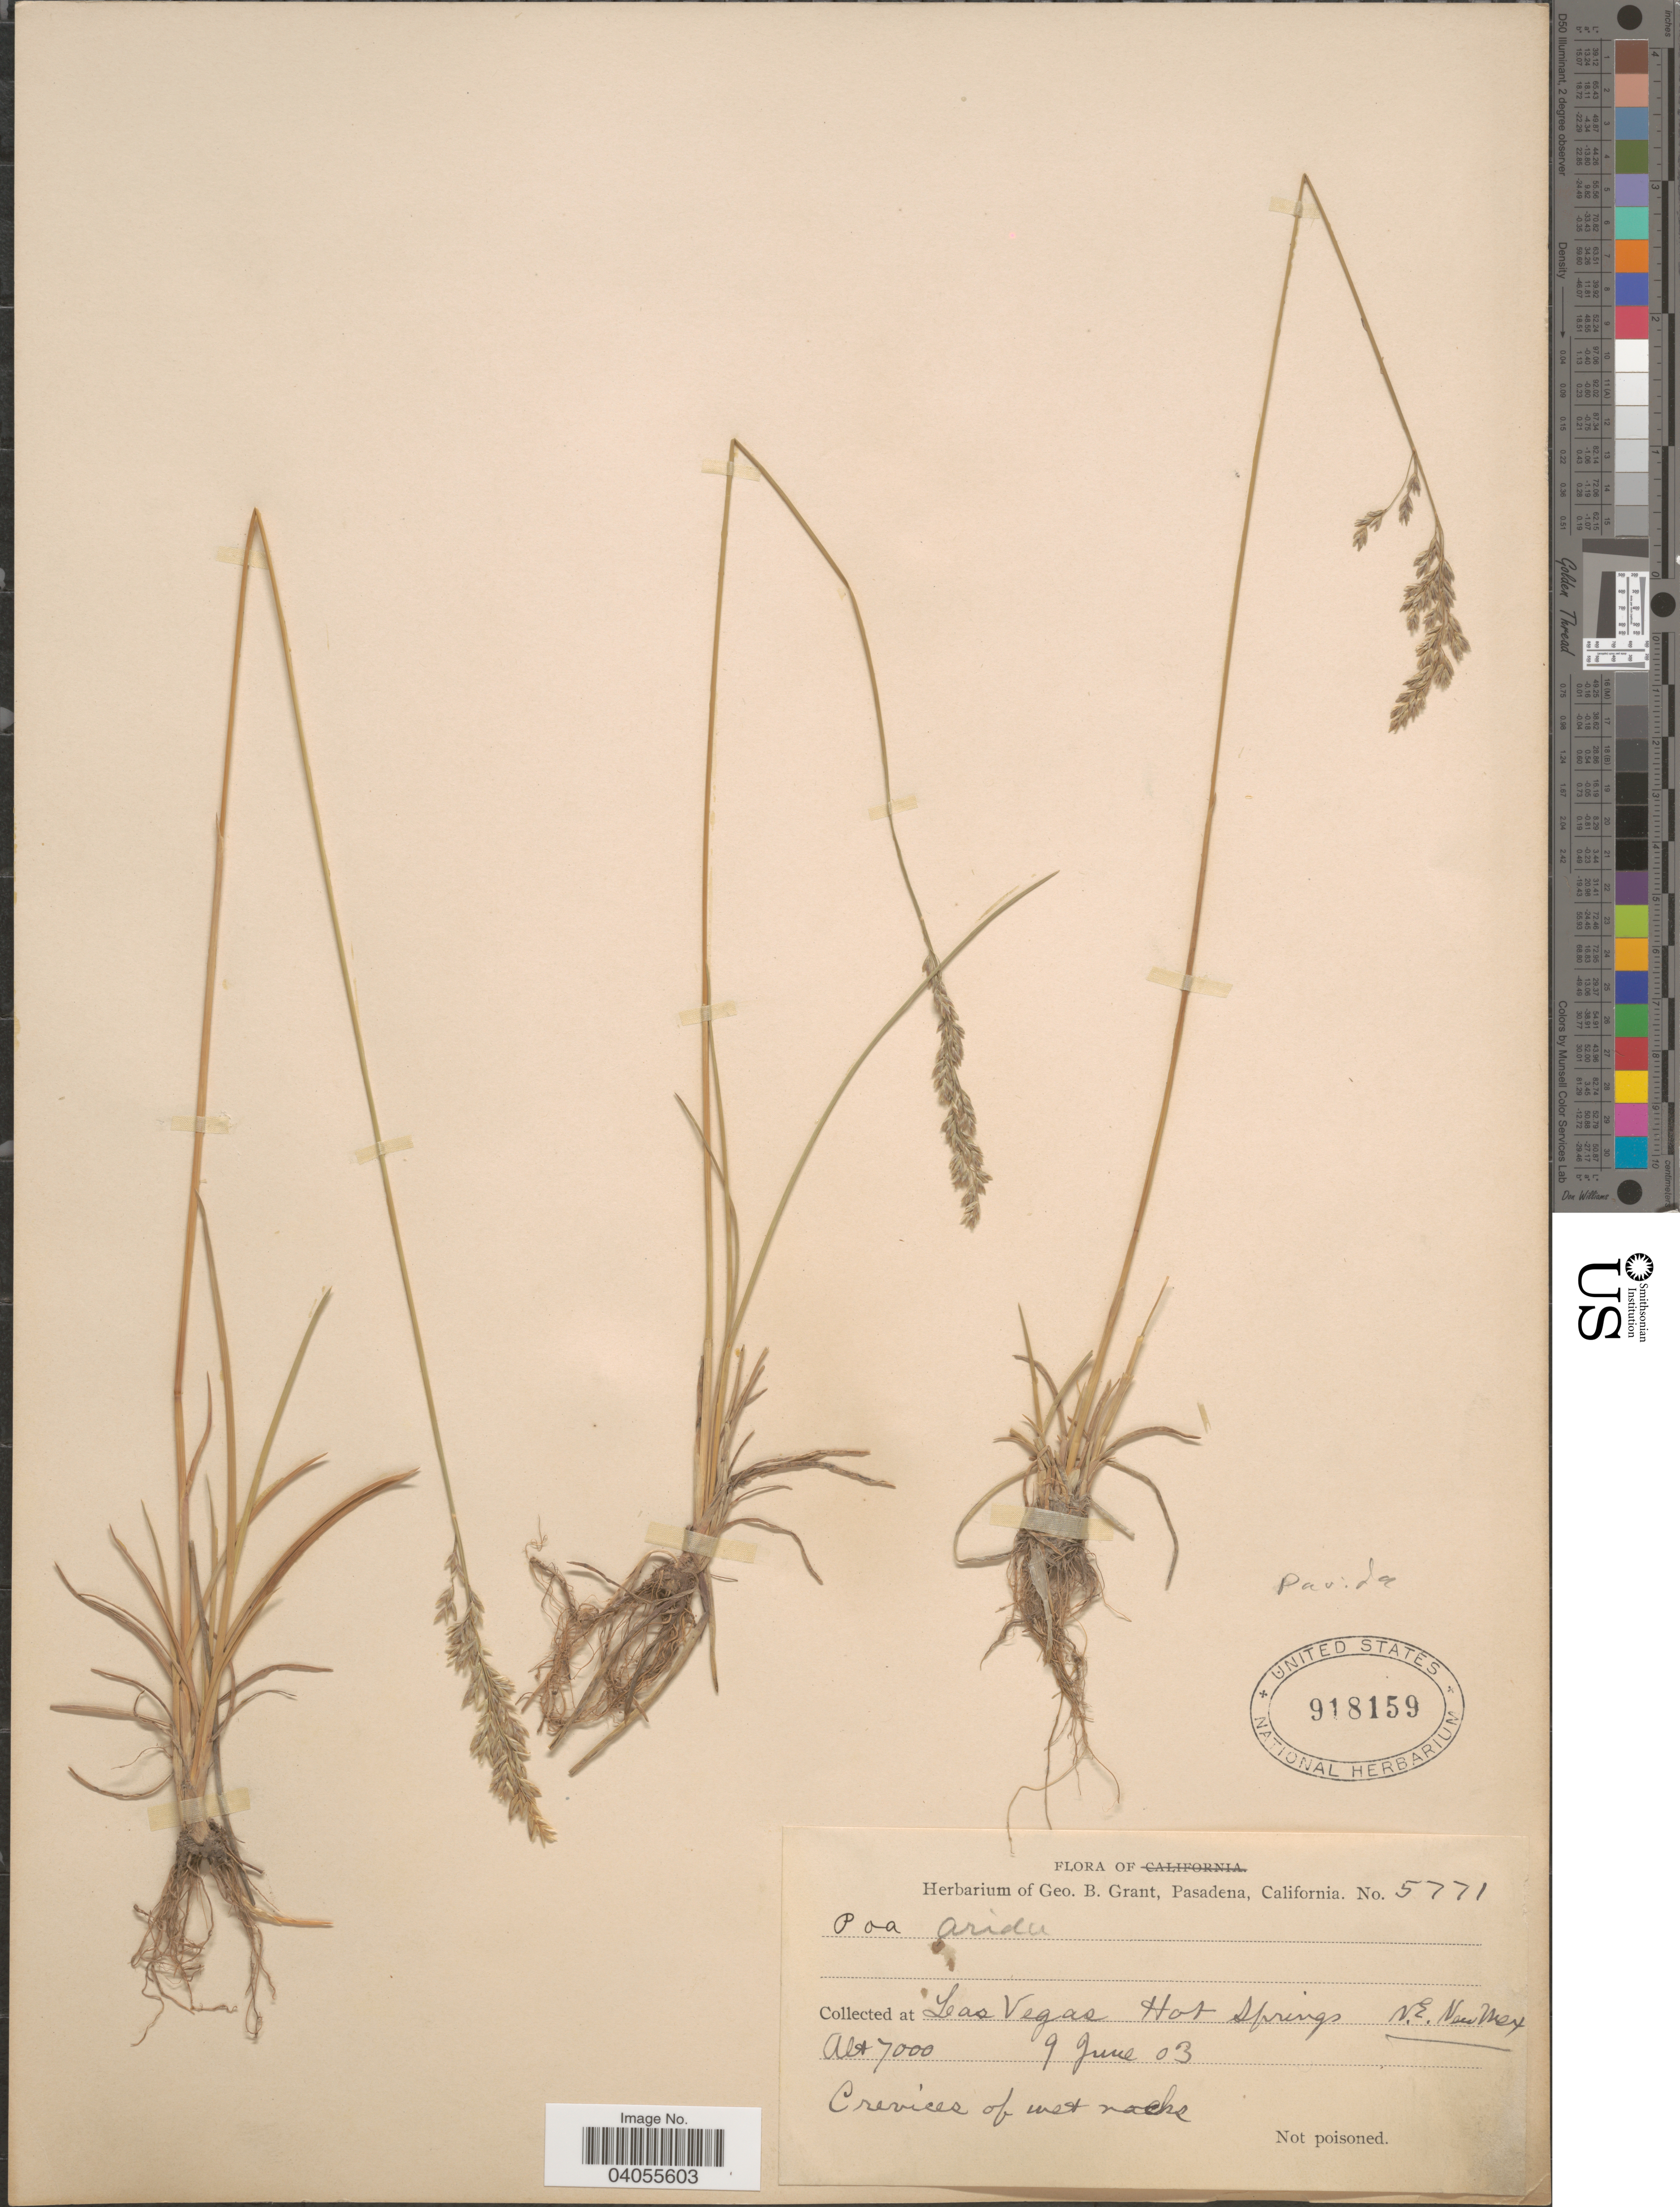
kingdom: Plantae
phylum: Tracheophyta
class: Liliopsida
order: Poales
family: Poaceae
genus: Poa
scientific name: Poa arida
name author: Vasey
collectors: ex herb. Geo. B. Grant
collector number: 5771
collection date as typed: Transcribed d/m/y: 9/6/3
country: United States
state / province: New Mexico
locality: Las Vegas Hot Springs N.E. New Mex.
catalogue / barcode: US 918159